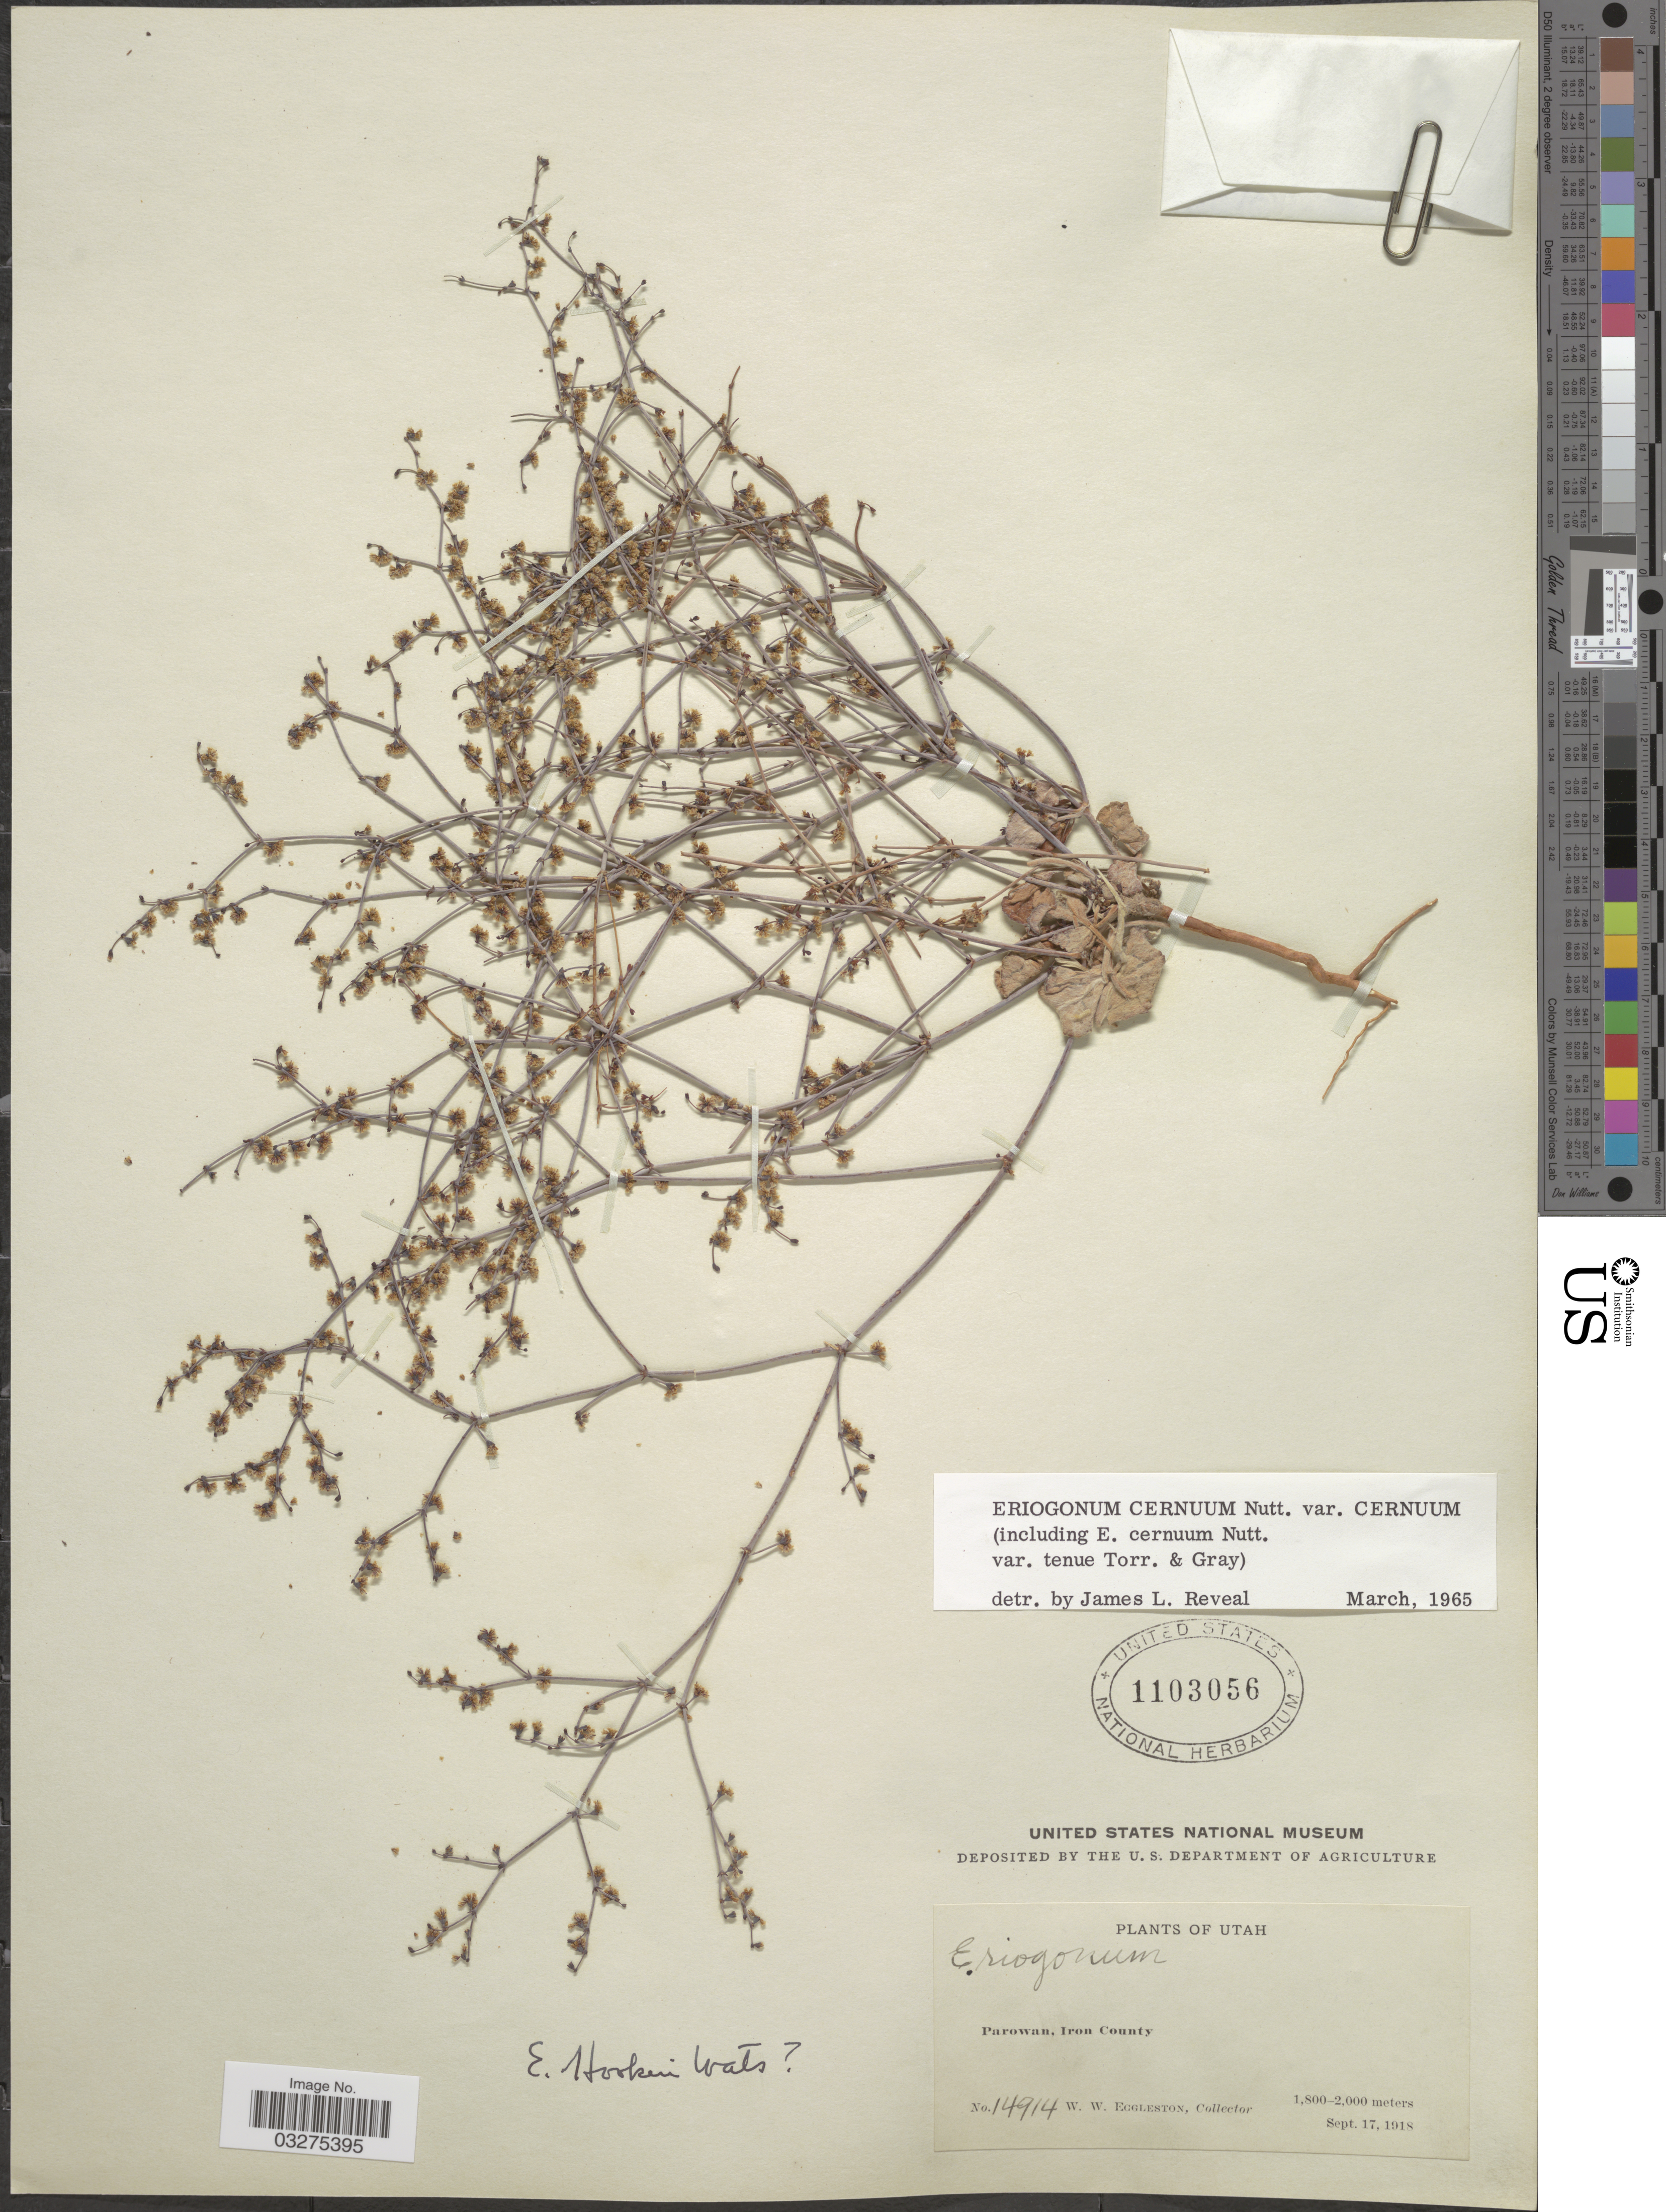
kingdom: Plantae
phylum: Tracheophyta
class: Magnoliopsida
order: Caryophyllales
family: Polygonaceae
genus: Eriogonum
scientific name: Eriogonum cernuum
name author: Nutt.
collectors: W. W. Eggleston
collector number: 14914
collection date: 1918-09-17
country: United States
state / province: Utah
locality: Parowan, Iron County.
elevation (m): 1800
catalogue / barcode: US 1103056